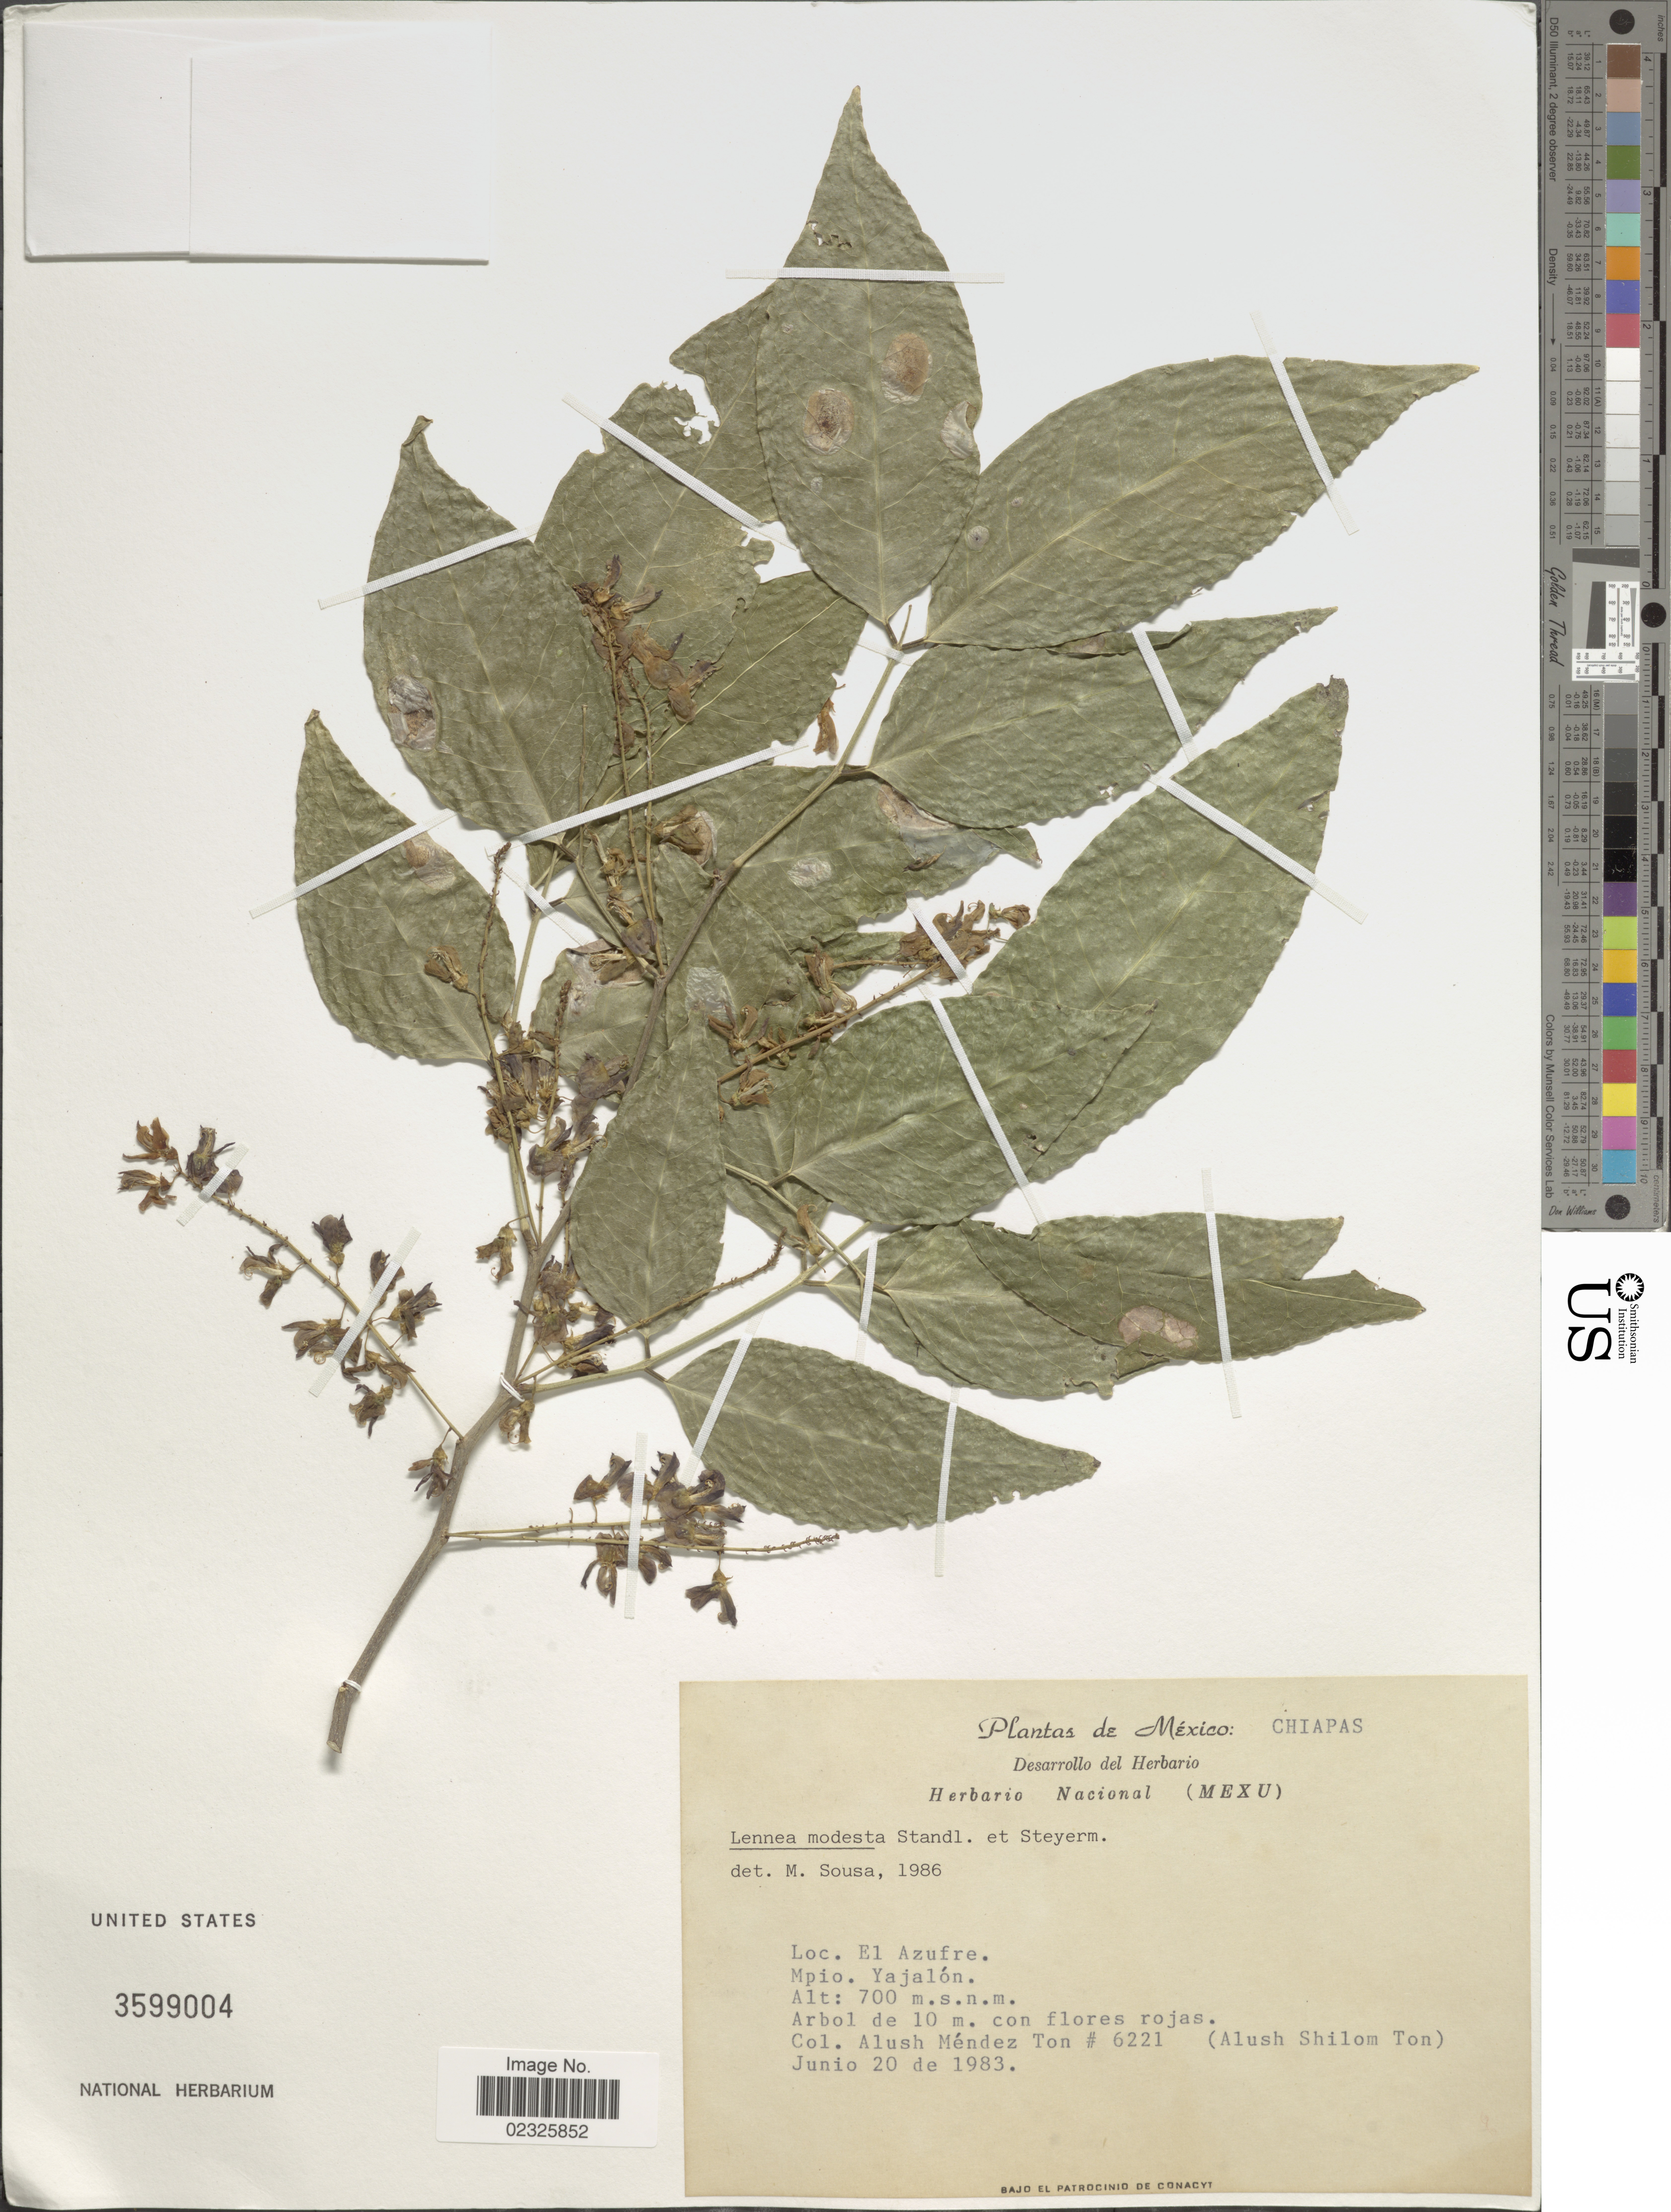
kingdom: Plantae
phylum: Tracheophyta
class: Magnoliopsida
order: Fabales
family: Fabaceae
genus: Lennea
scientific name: Lennea modesta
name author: (Standl. & Steyerm.) Standl. & Steyerm.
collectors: A. M. Ton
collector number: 6221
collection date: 1983-06-20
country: Mexico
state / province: Chiapas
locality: El Azufre, Yajalon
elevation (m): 700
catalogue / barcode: US 3599004